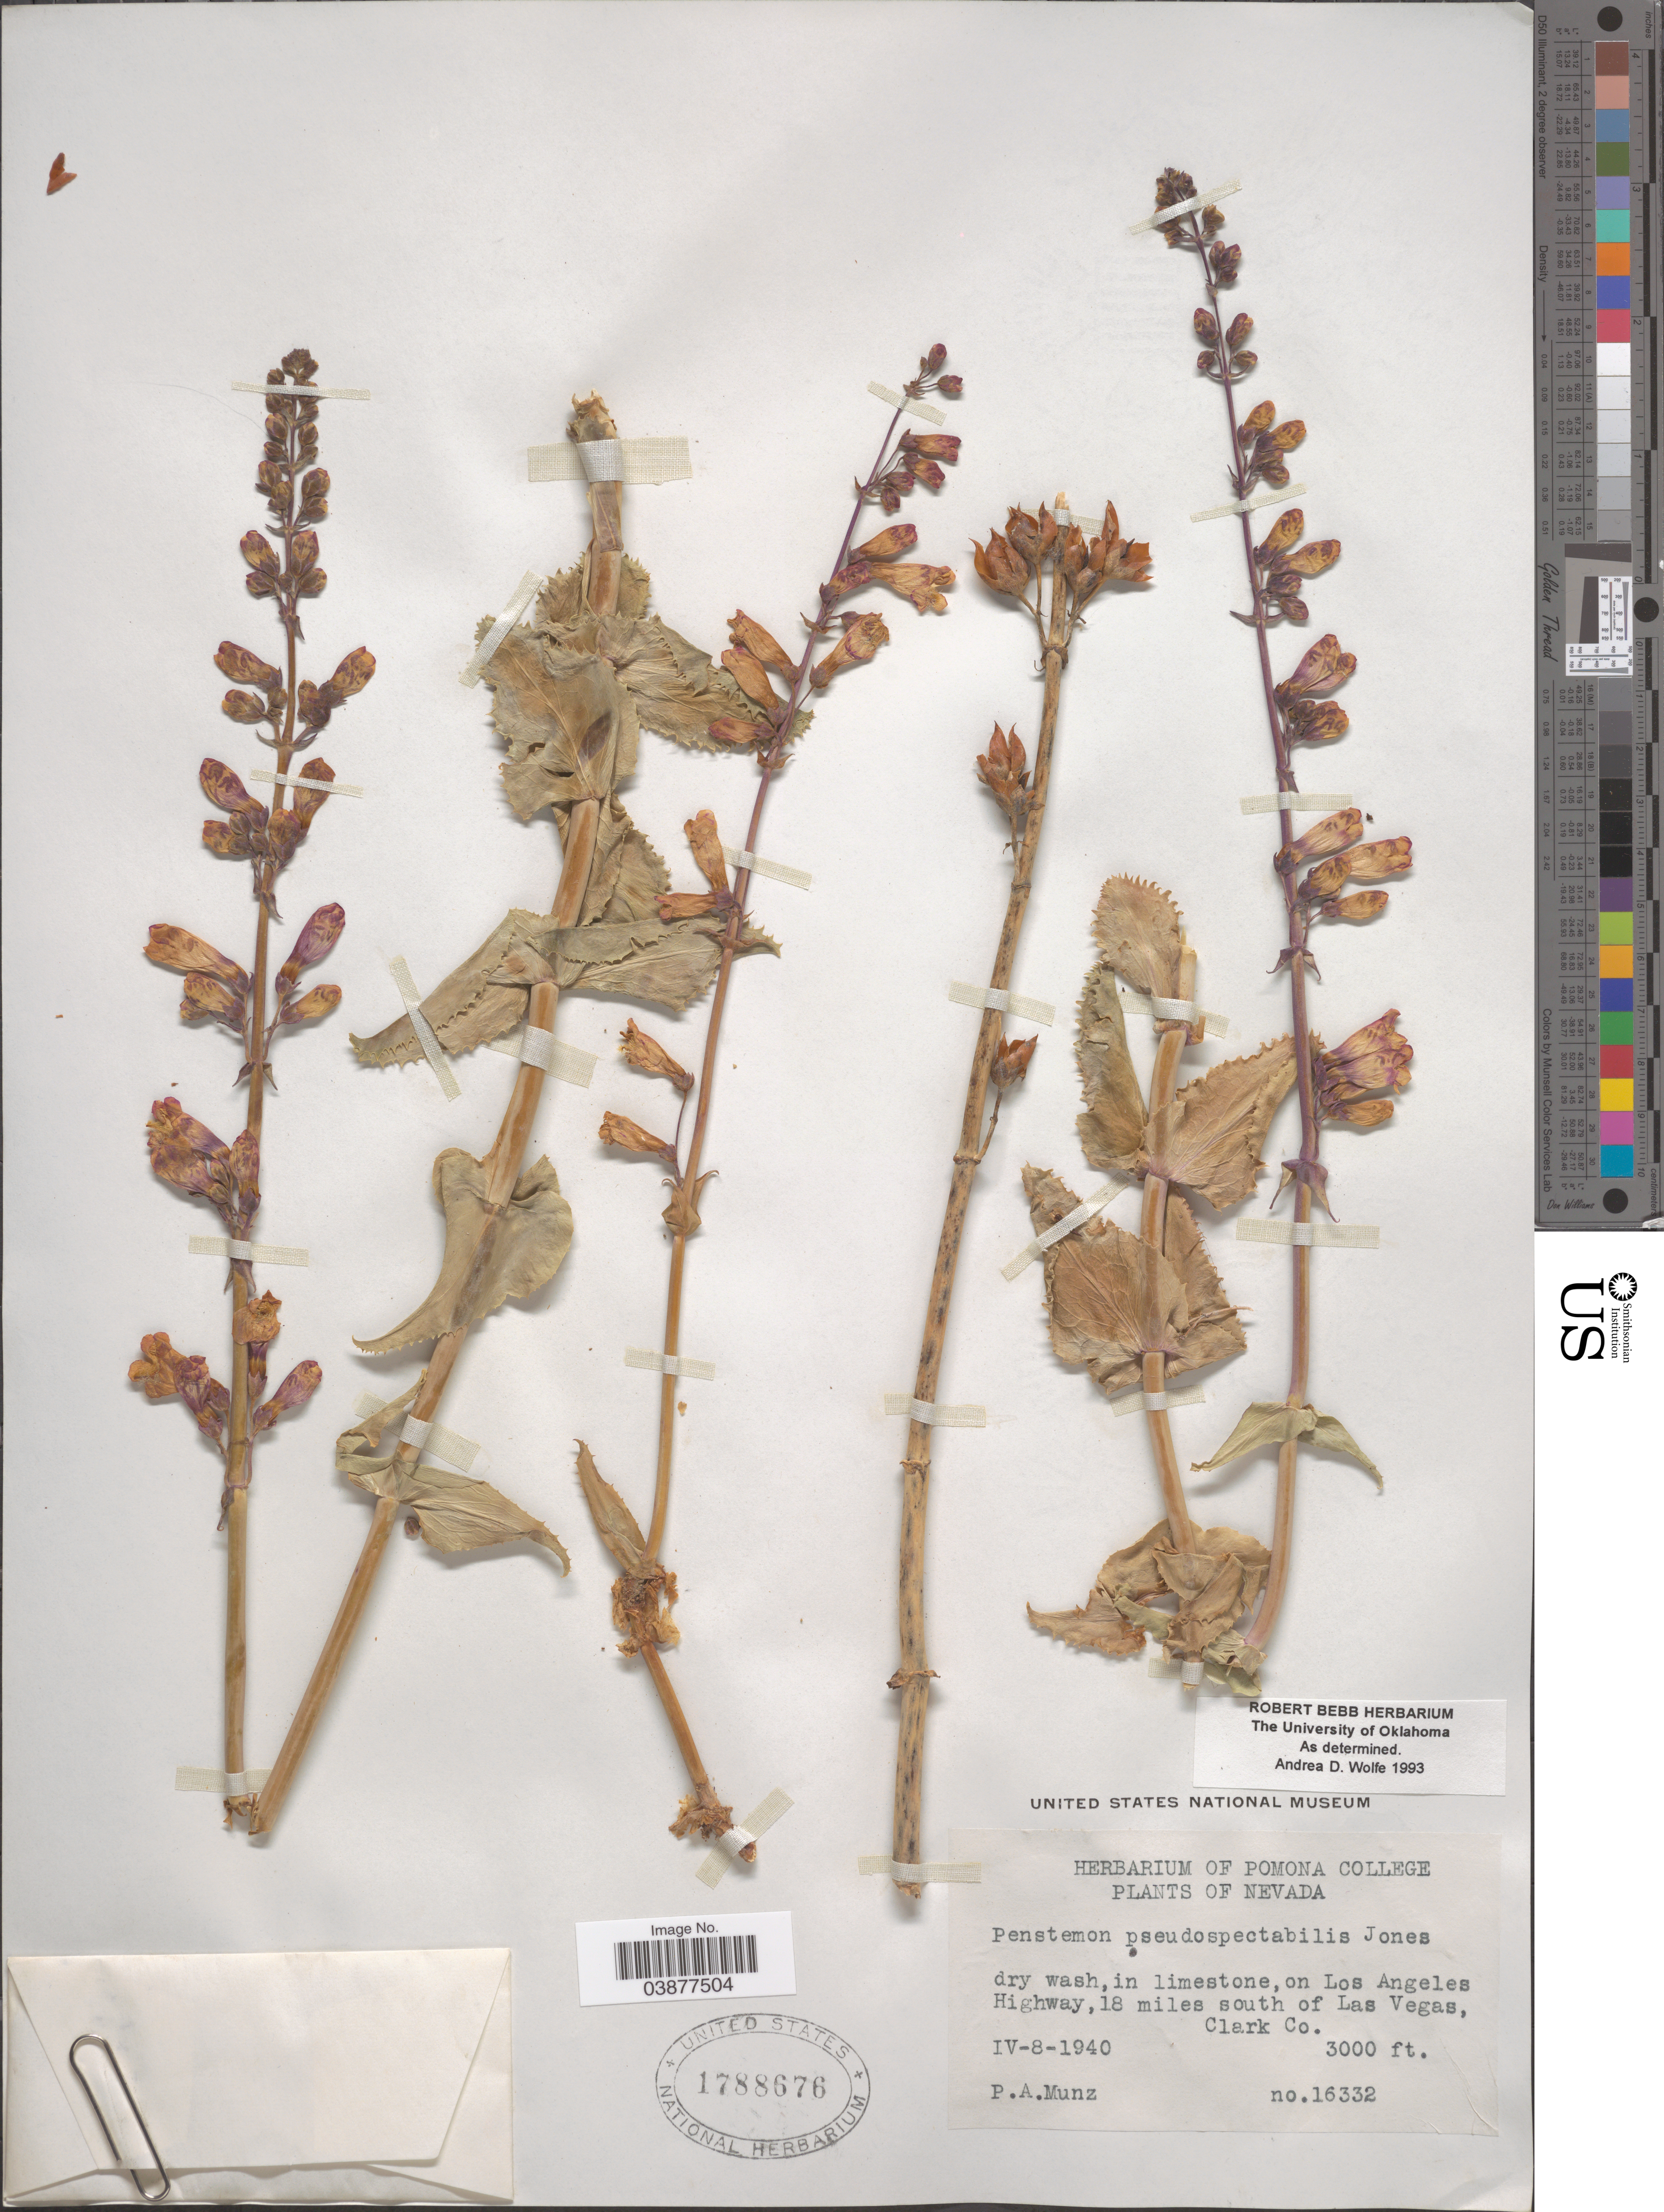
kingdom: Plantae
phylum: Tracheophyta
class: Magnoliopsida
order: Lamiales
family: Plantaginaceae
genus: Penstemon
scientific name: Penstemon pseudospectabilis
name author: M.E. Jones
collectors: P. A. Munz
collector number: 16332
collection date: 1940-04-08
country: United States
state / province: Nevada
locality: On Los Angeles Highway, 18 miles south of Las Vegas, Clark Co.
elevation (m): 914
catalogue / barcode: US 1788676